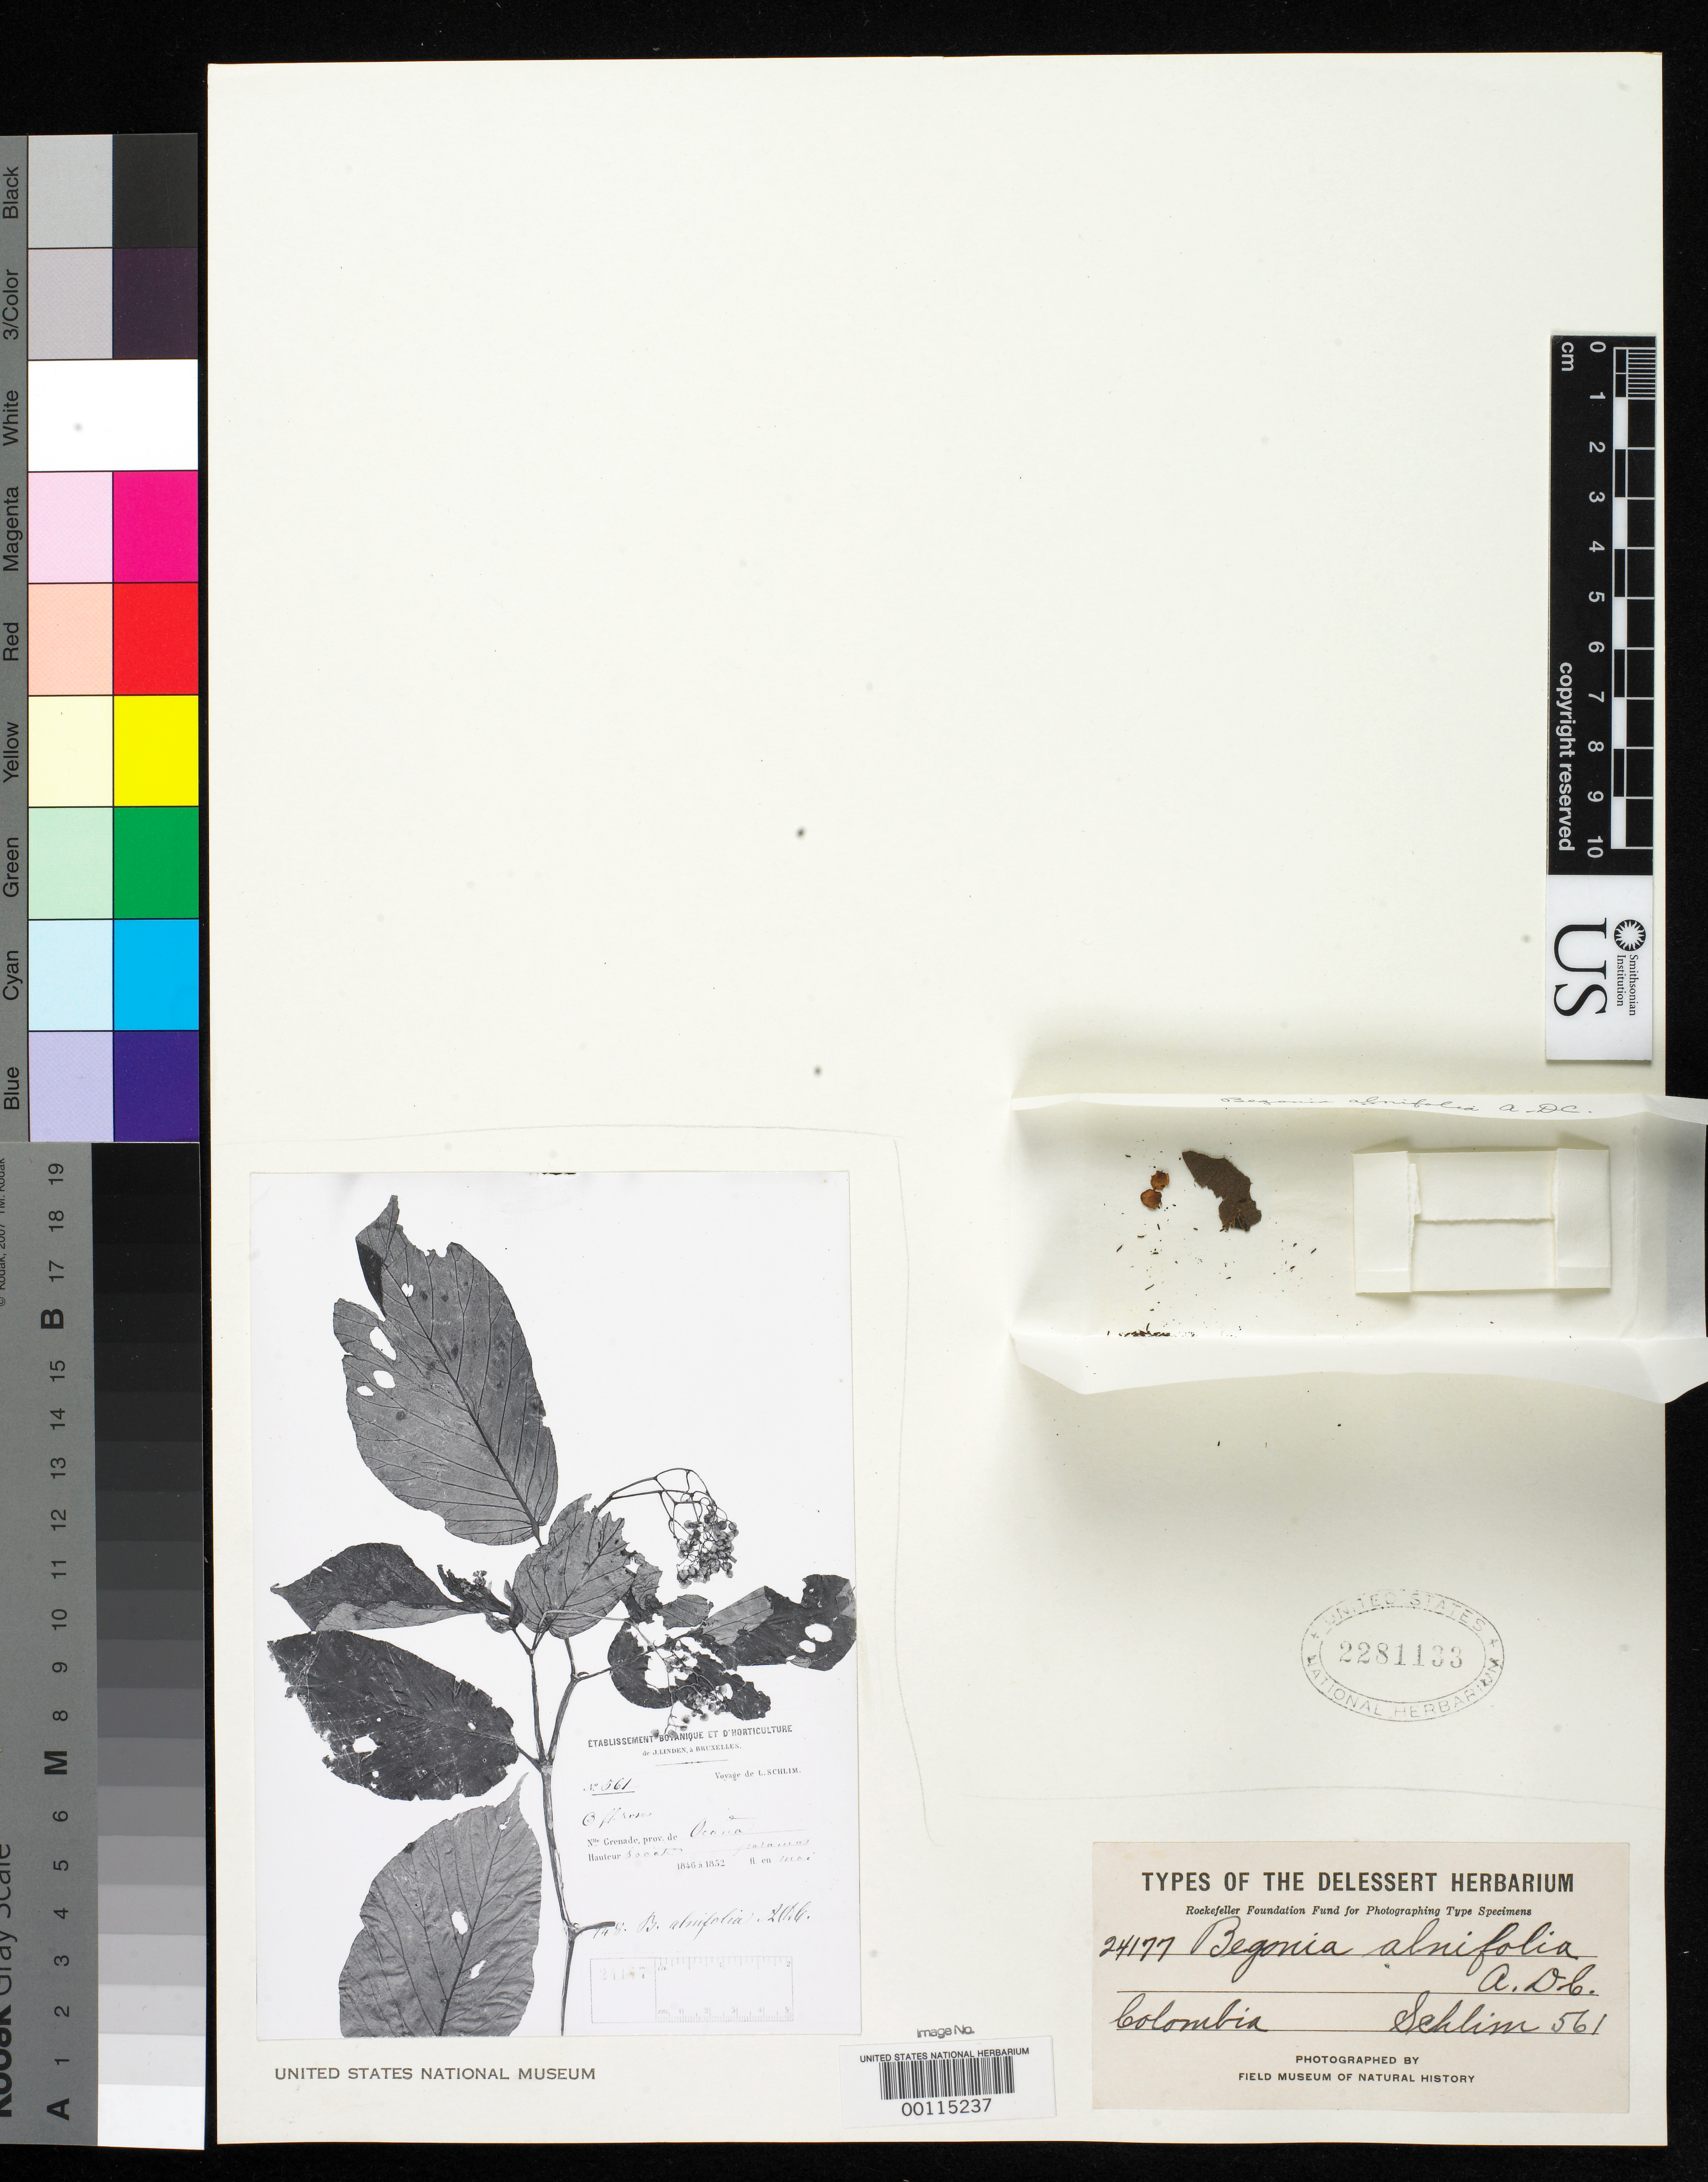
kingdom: Plantae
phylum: Tracheophyta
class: Magnoliopsida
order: Cucurbitales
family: Begoniaceae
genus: Begonia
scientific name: Begonia alnifolia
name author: A. DC.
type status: Type Fragment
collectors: L. Schlim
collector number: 561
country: Colombia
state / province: Norte de Santander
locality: Ocana.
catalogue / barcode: US 2281133